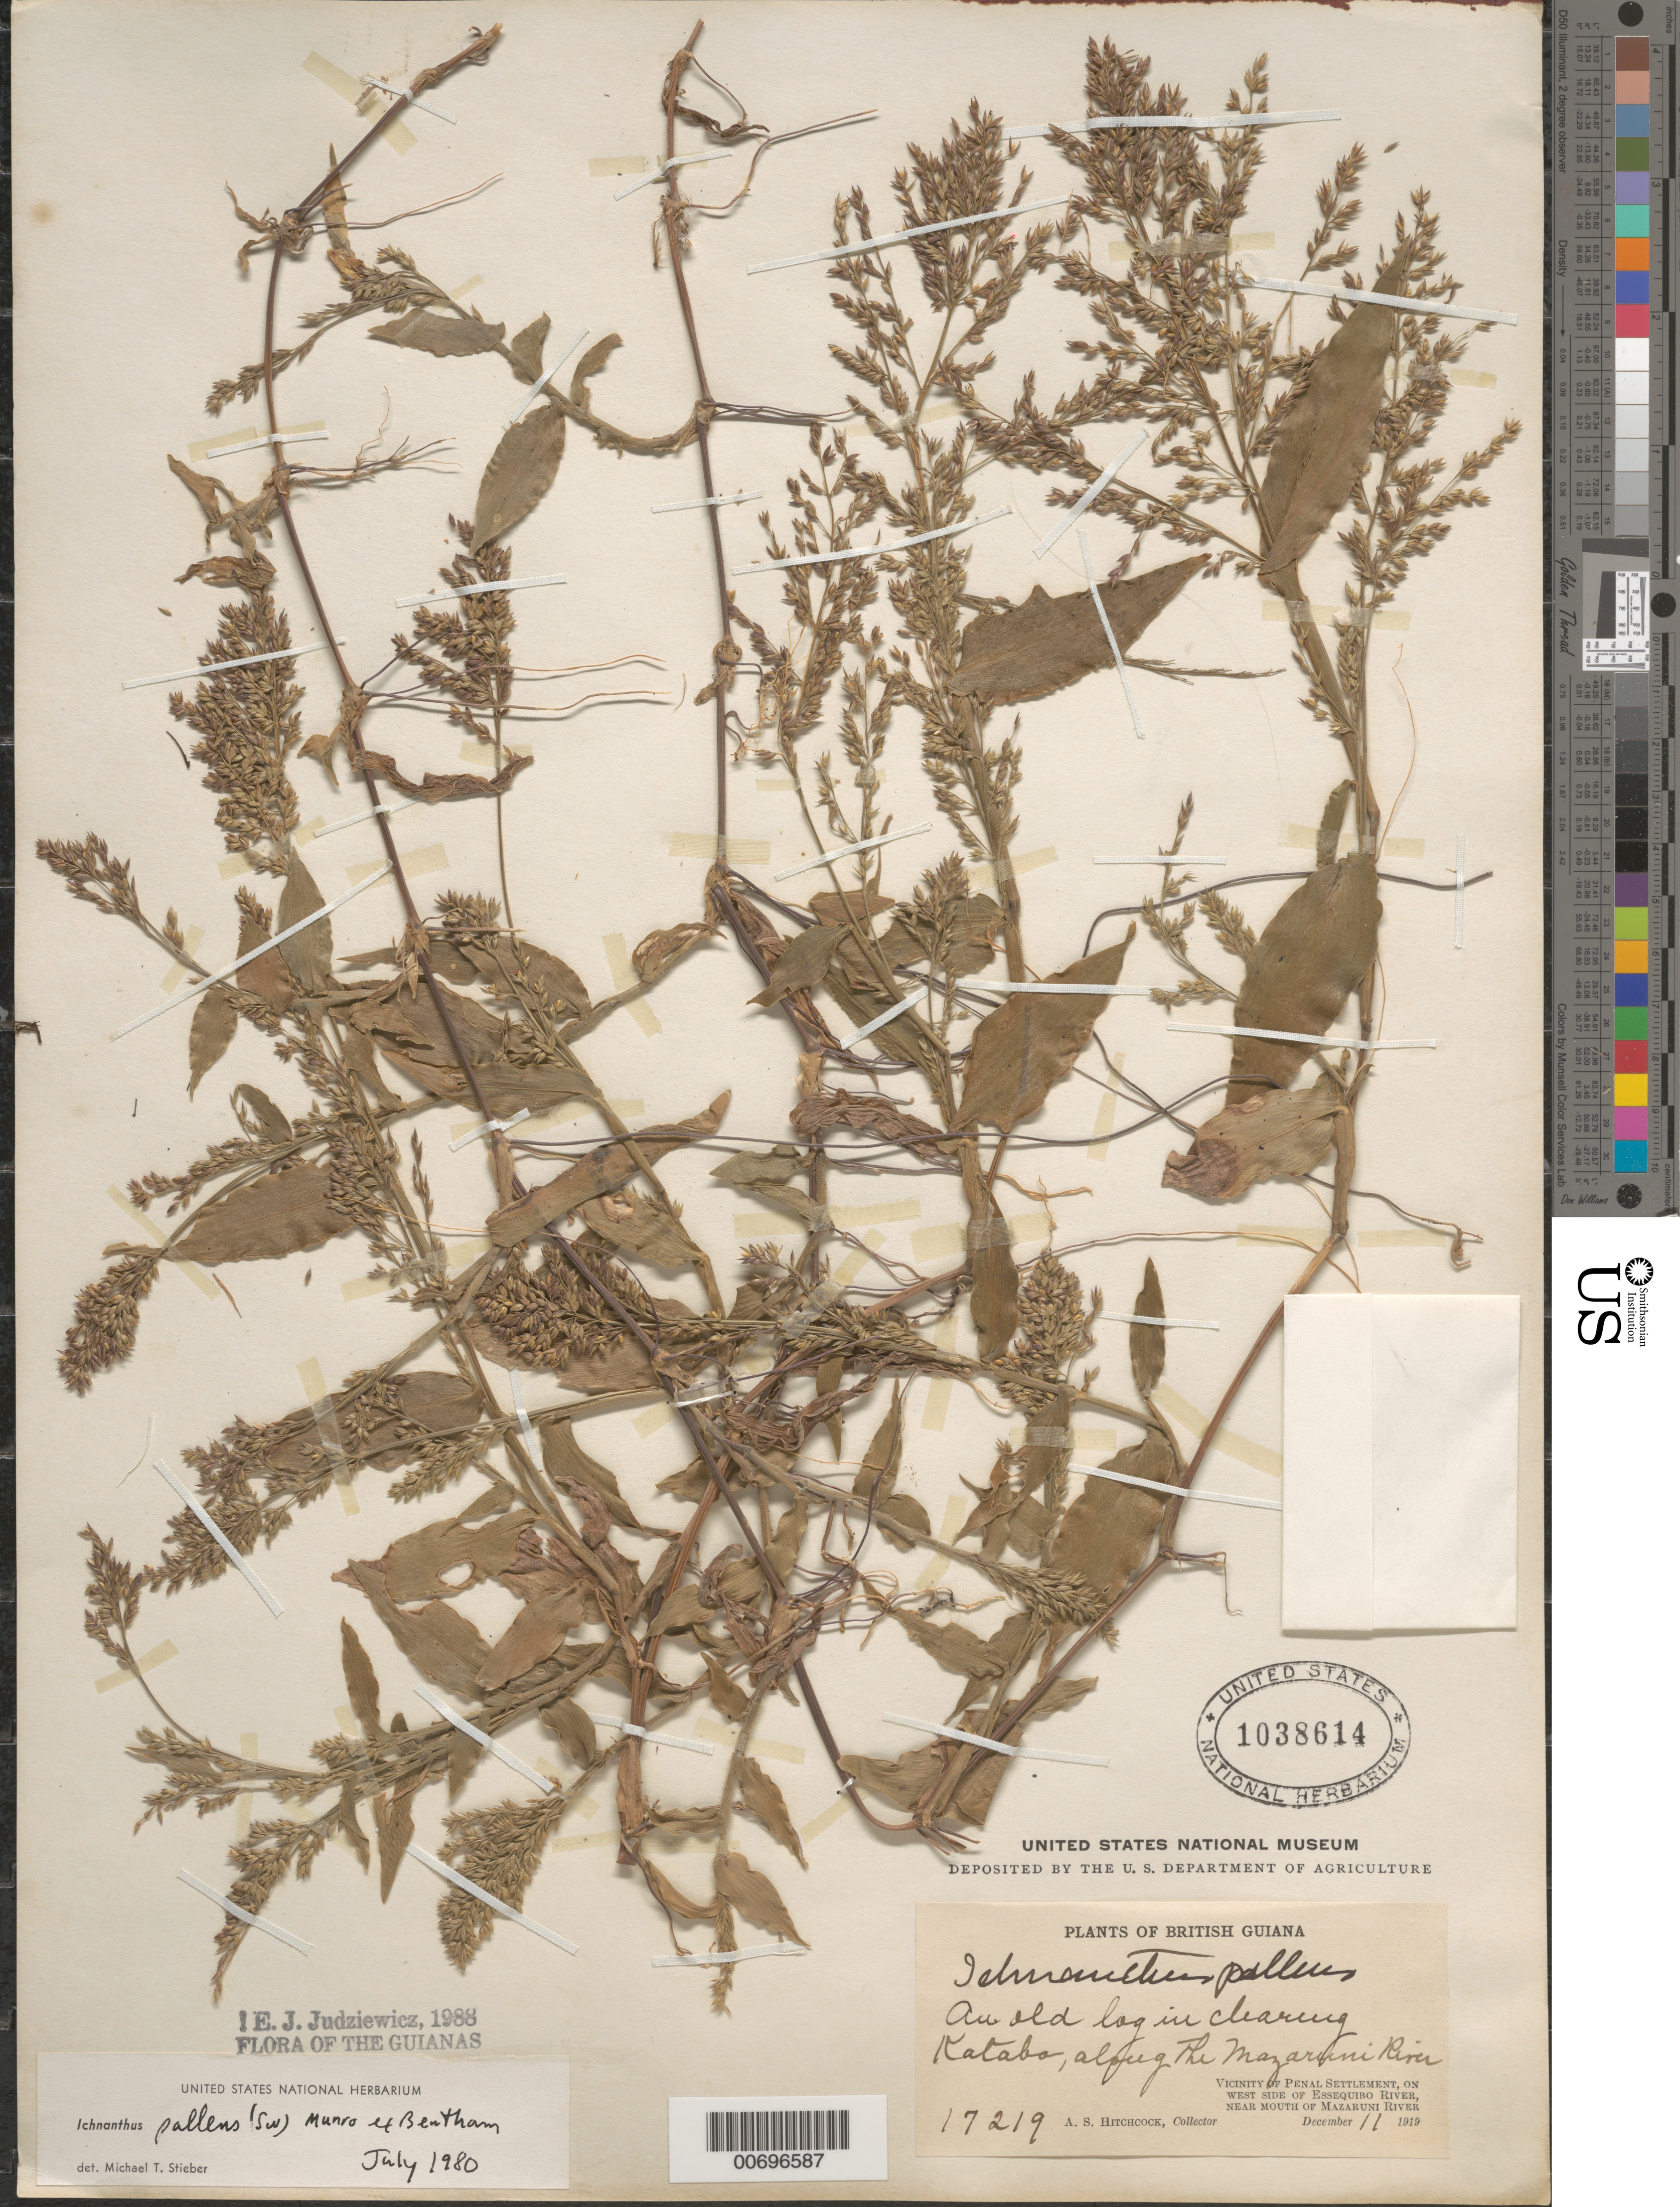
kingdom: Plantae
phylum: Tracheophyta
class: Liliopsida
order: Poales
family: Poaceae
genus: Ichnanthus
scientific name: Ichnanthus pallens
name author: (Sw.) Munro ex Benth.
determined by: Stieber, M. T.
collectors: A. S. Hitchcock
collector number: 17219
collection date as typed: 11-Dec-19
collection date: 1919-12-11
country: Guyana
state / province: Cuyuni-Mazaruni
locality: Kartabo Station, junction of Mazaruni and Cuyuni Rivers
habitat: On old log in clearing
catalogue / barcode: US 1038614